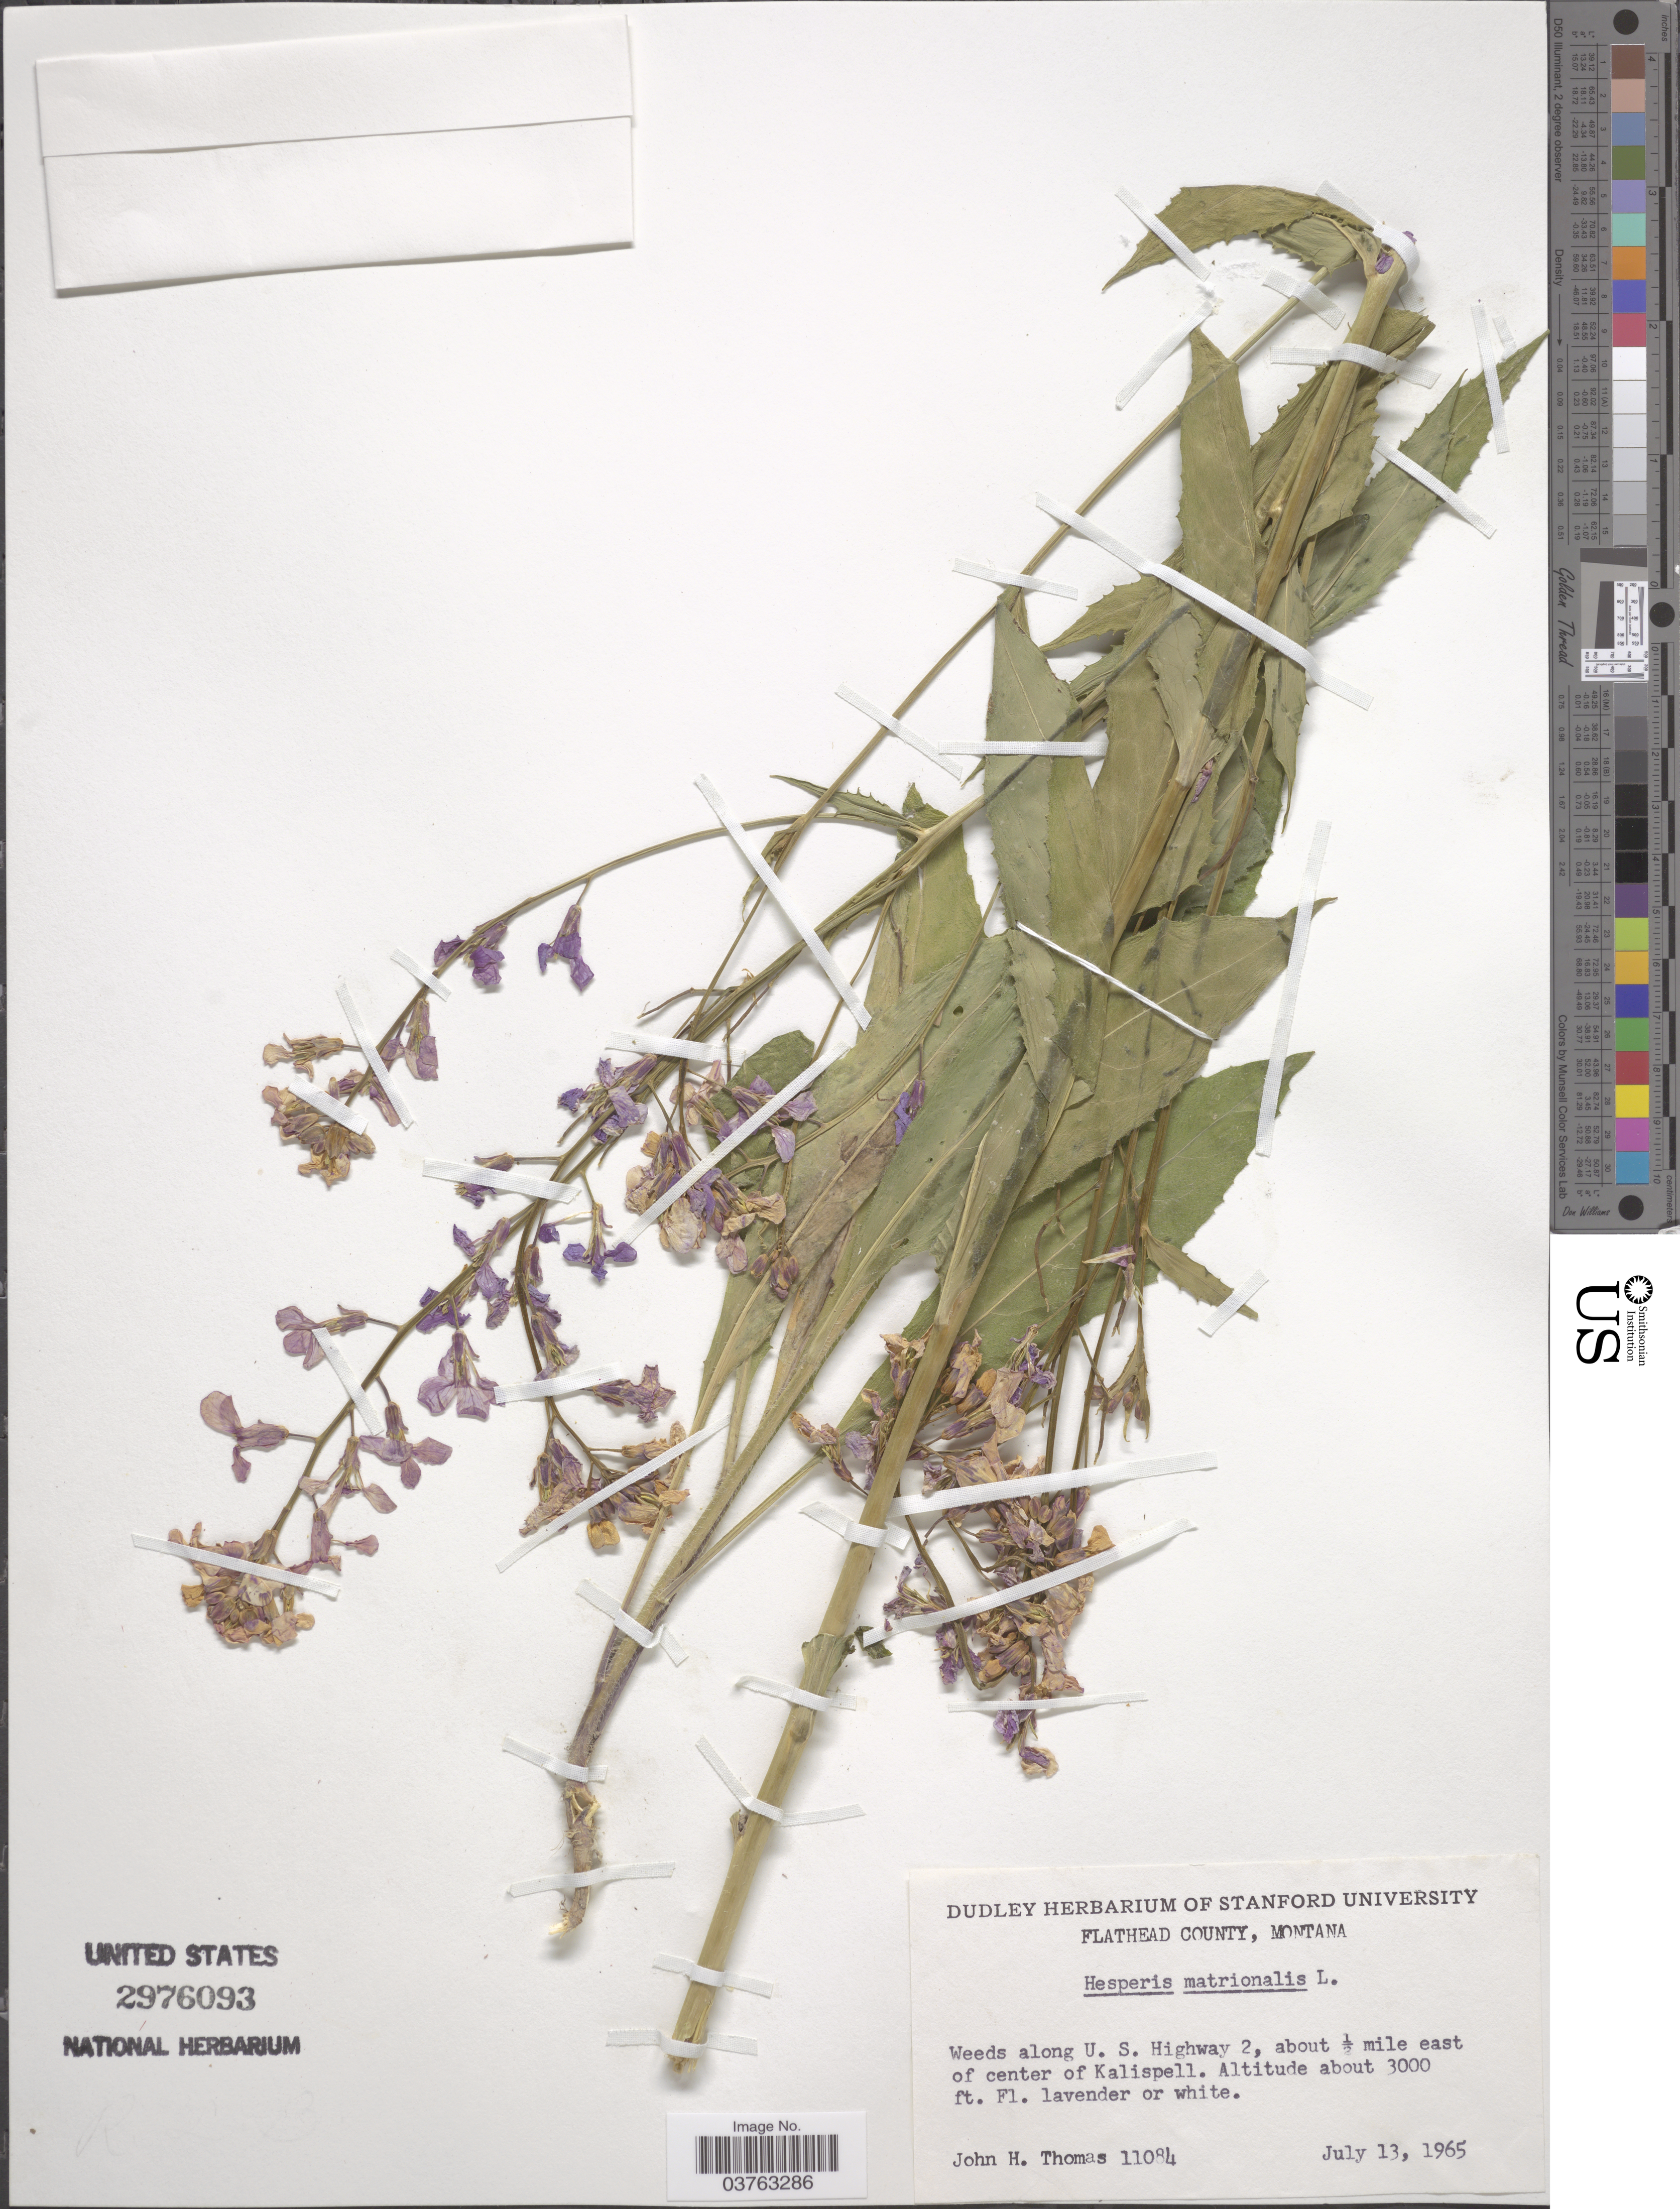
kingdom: Plantae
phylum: Tracheophyta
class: Magnoliopsida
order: Brassicales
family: Brassicaceae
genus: Hesperis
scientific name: Hesperis matronalis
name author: L.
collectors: J. H. Thomas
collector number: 11084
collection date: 1965-07-13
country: United States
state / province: Montana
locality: Flathead County. Weeds along U. S. Highway 2, about ½ mile east of center of Kalispell.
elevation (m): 914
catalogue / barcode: US 2976093